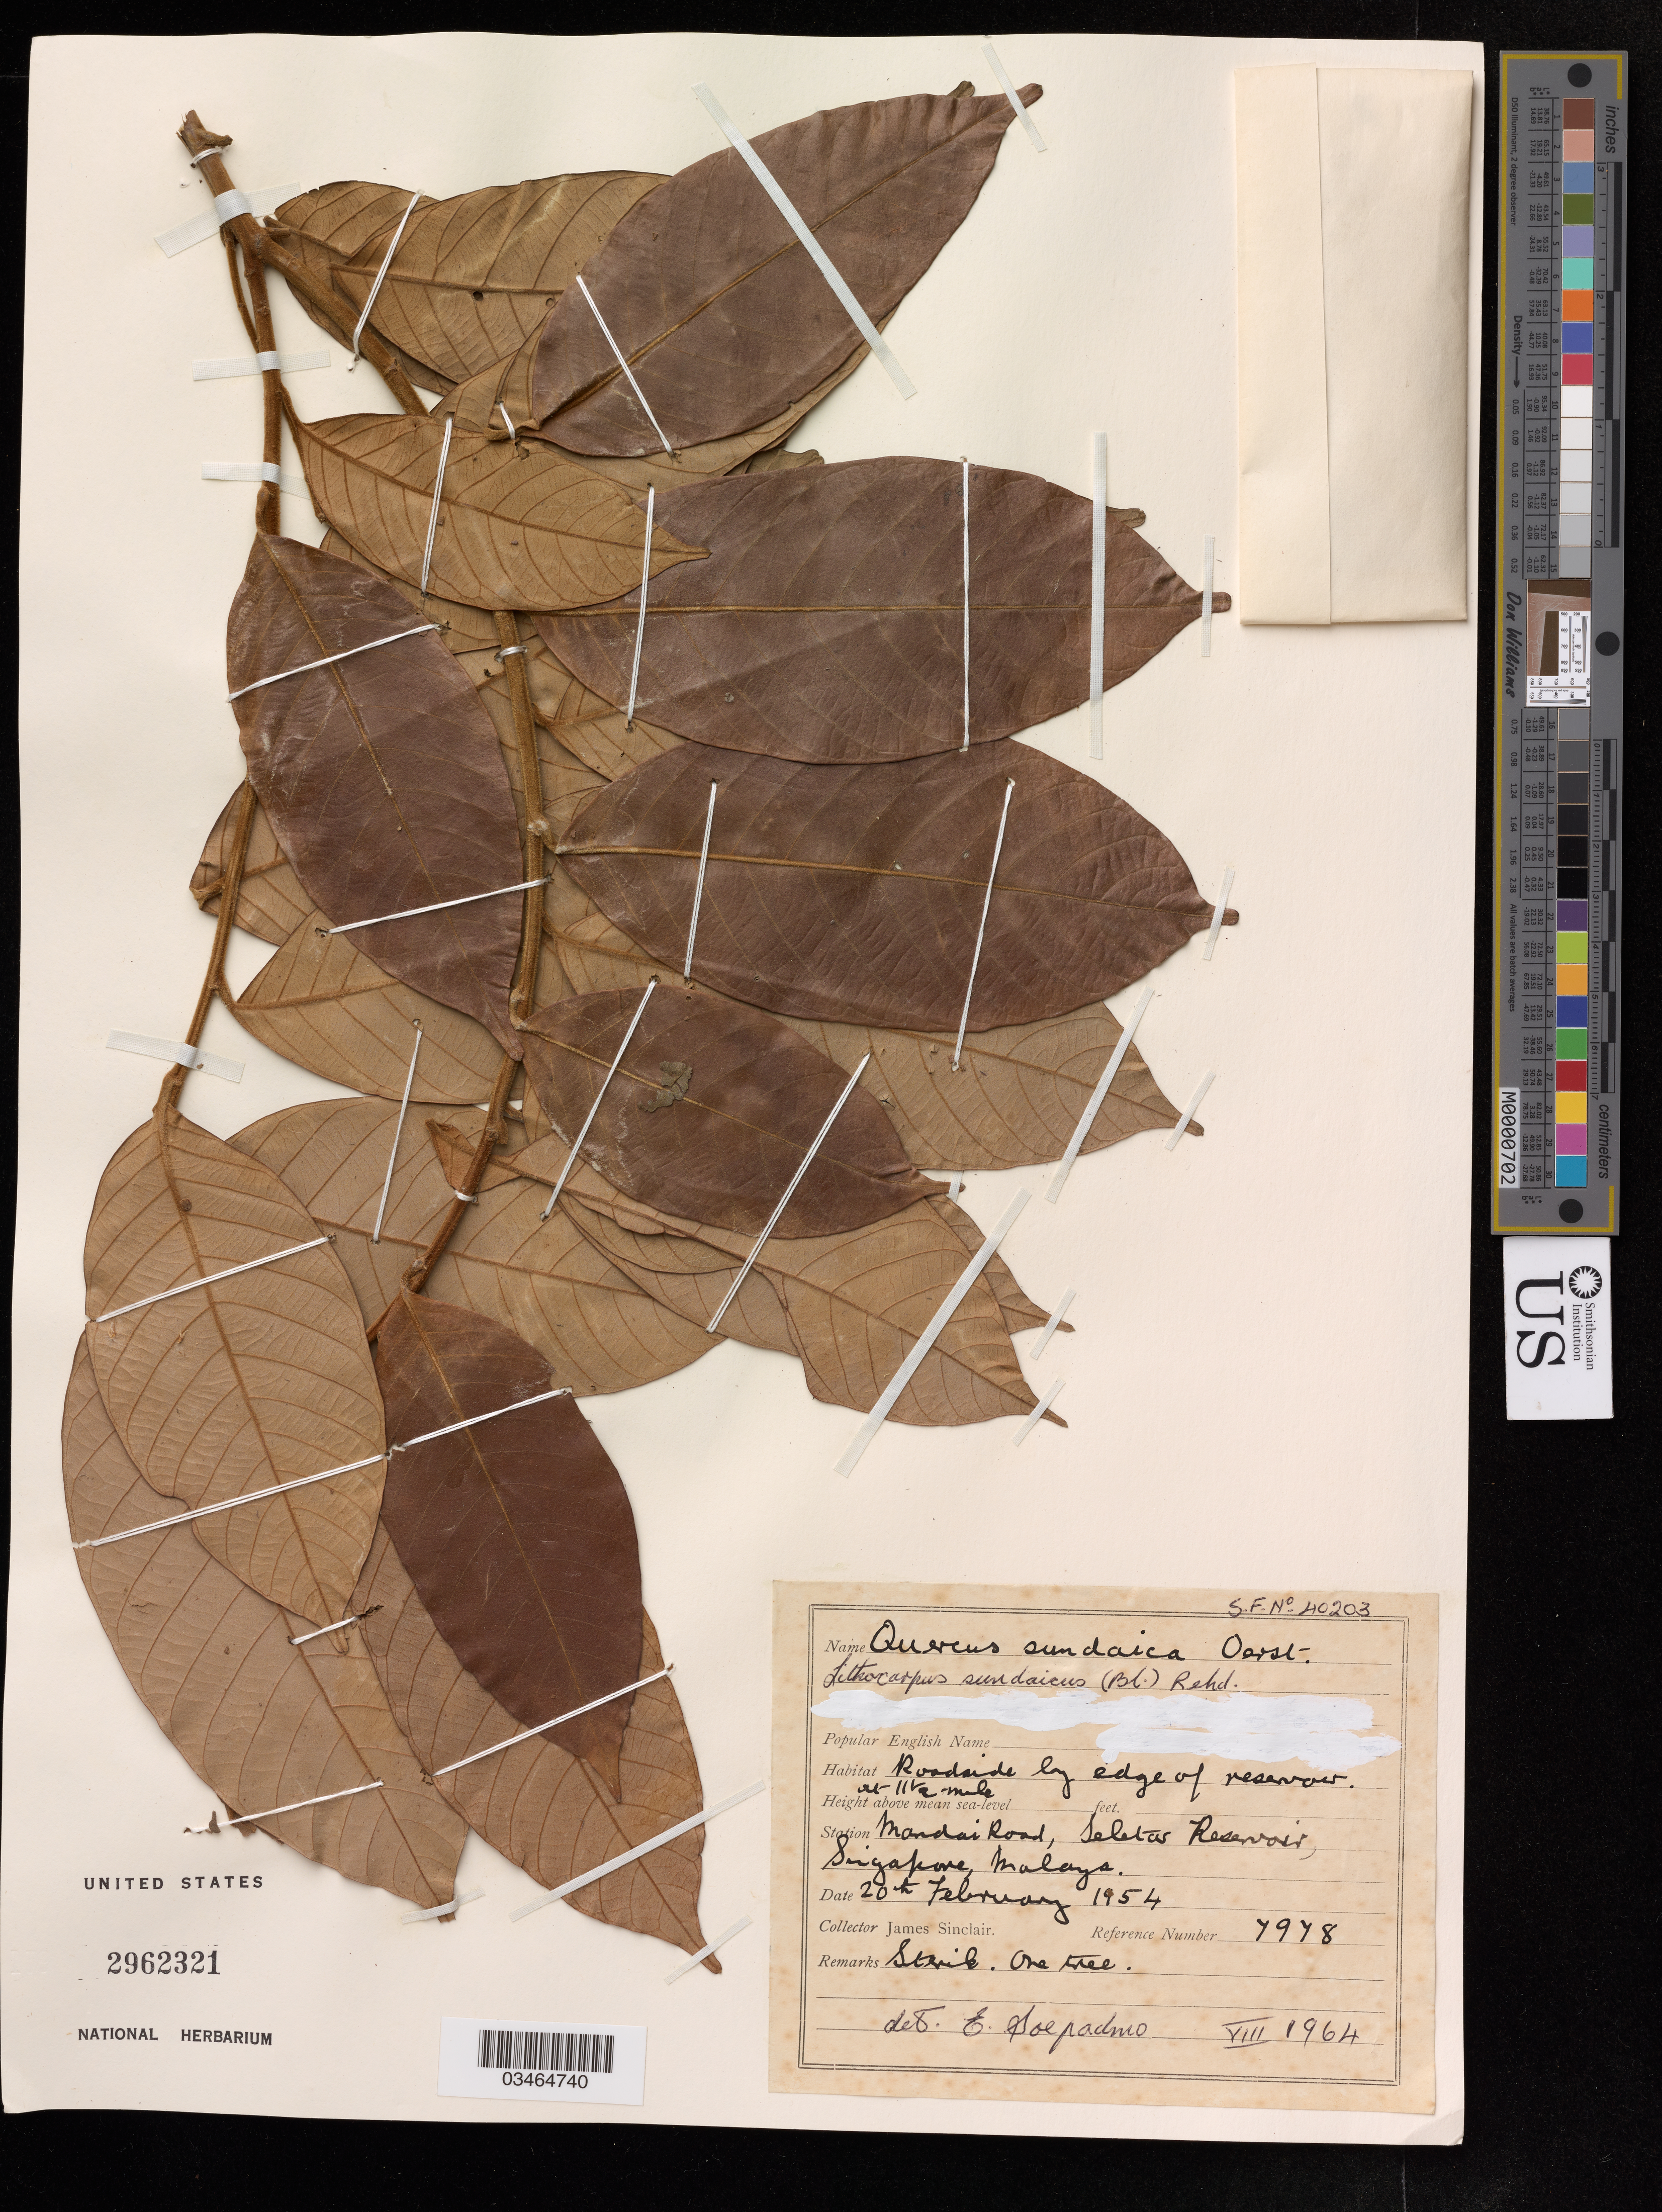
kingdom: Plantae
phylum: Tracheophyta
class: Magnoliopsida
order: Fagales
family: Fagaceae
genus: Lithocarpus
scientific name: Lithocarpus sundaicus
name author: (Blume) Rehder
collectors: J. Sinclair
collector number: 7978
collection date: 1954-02-20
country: Singapore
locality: Roadside by edge of reservoir at 11½ mile. Mandai Road, Seletar Reservoir, Malaya.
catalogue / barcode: US 2962321